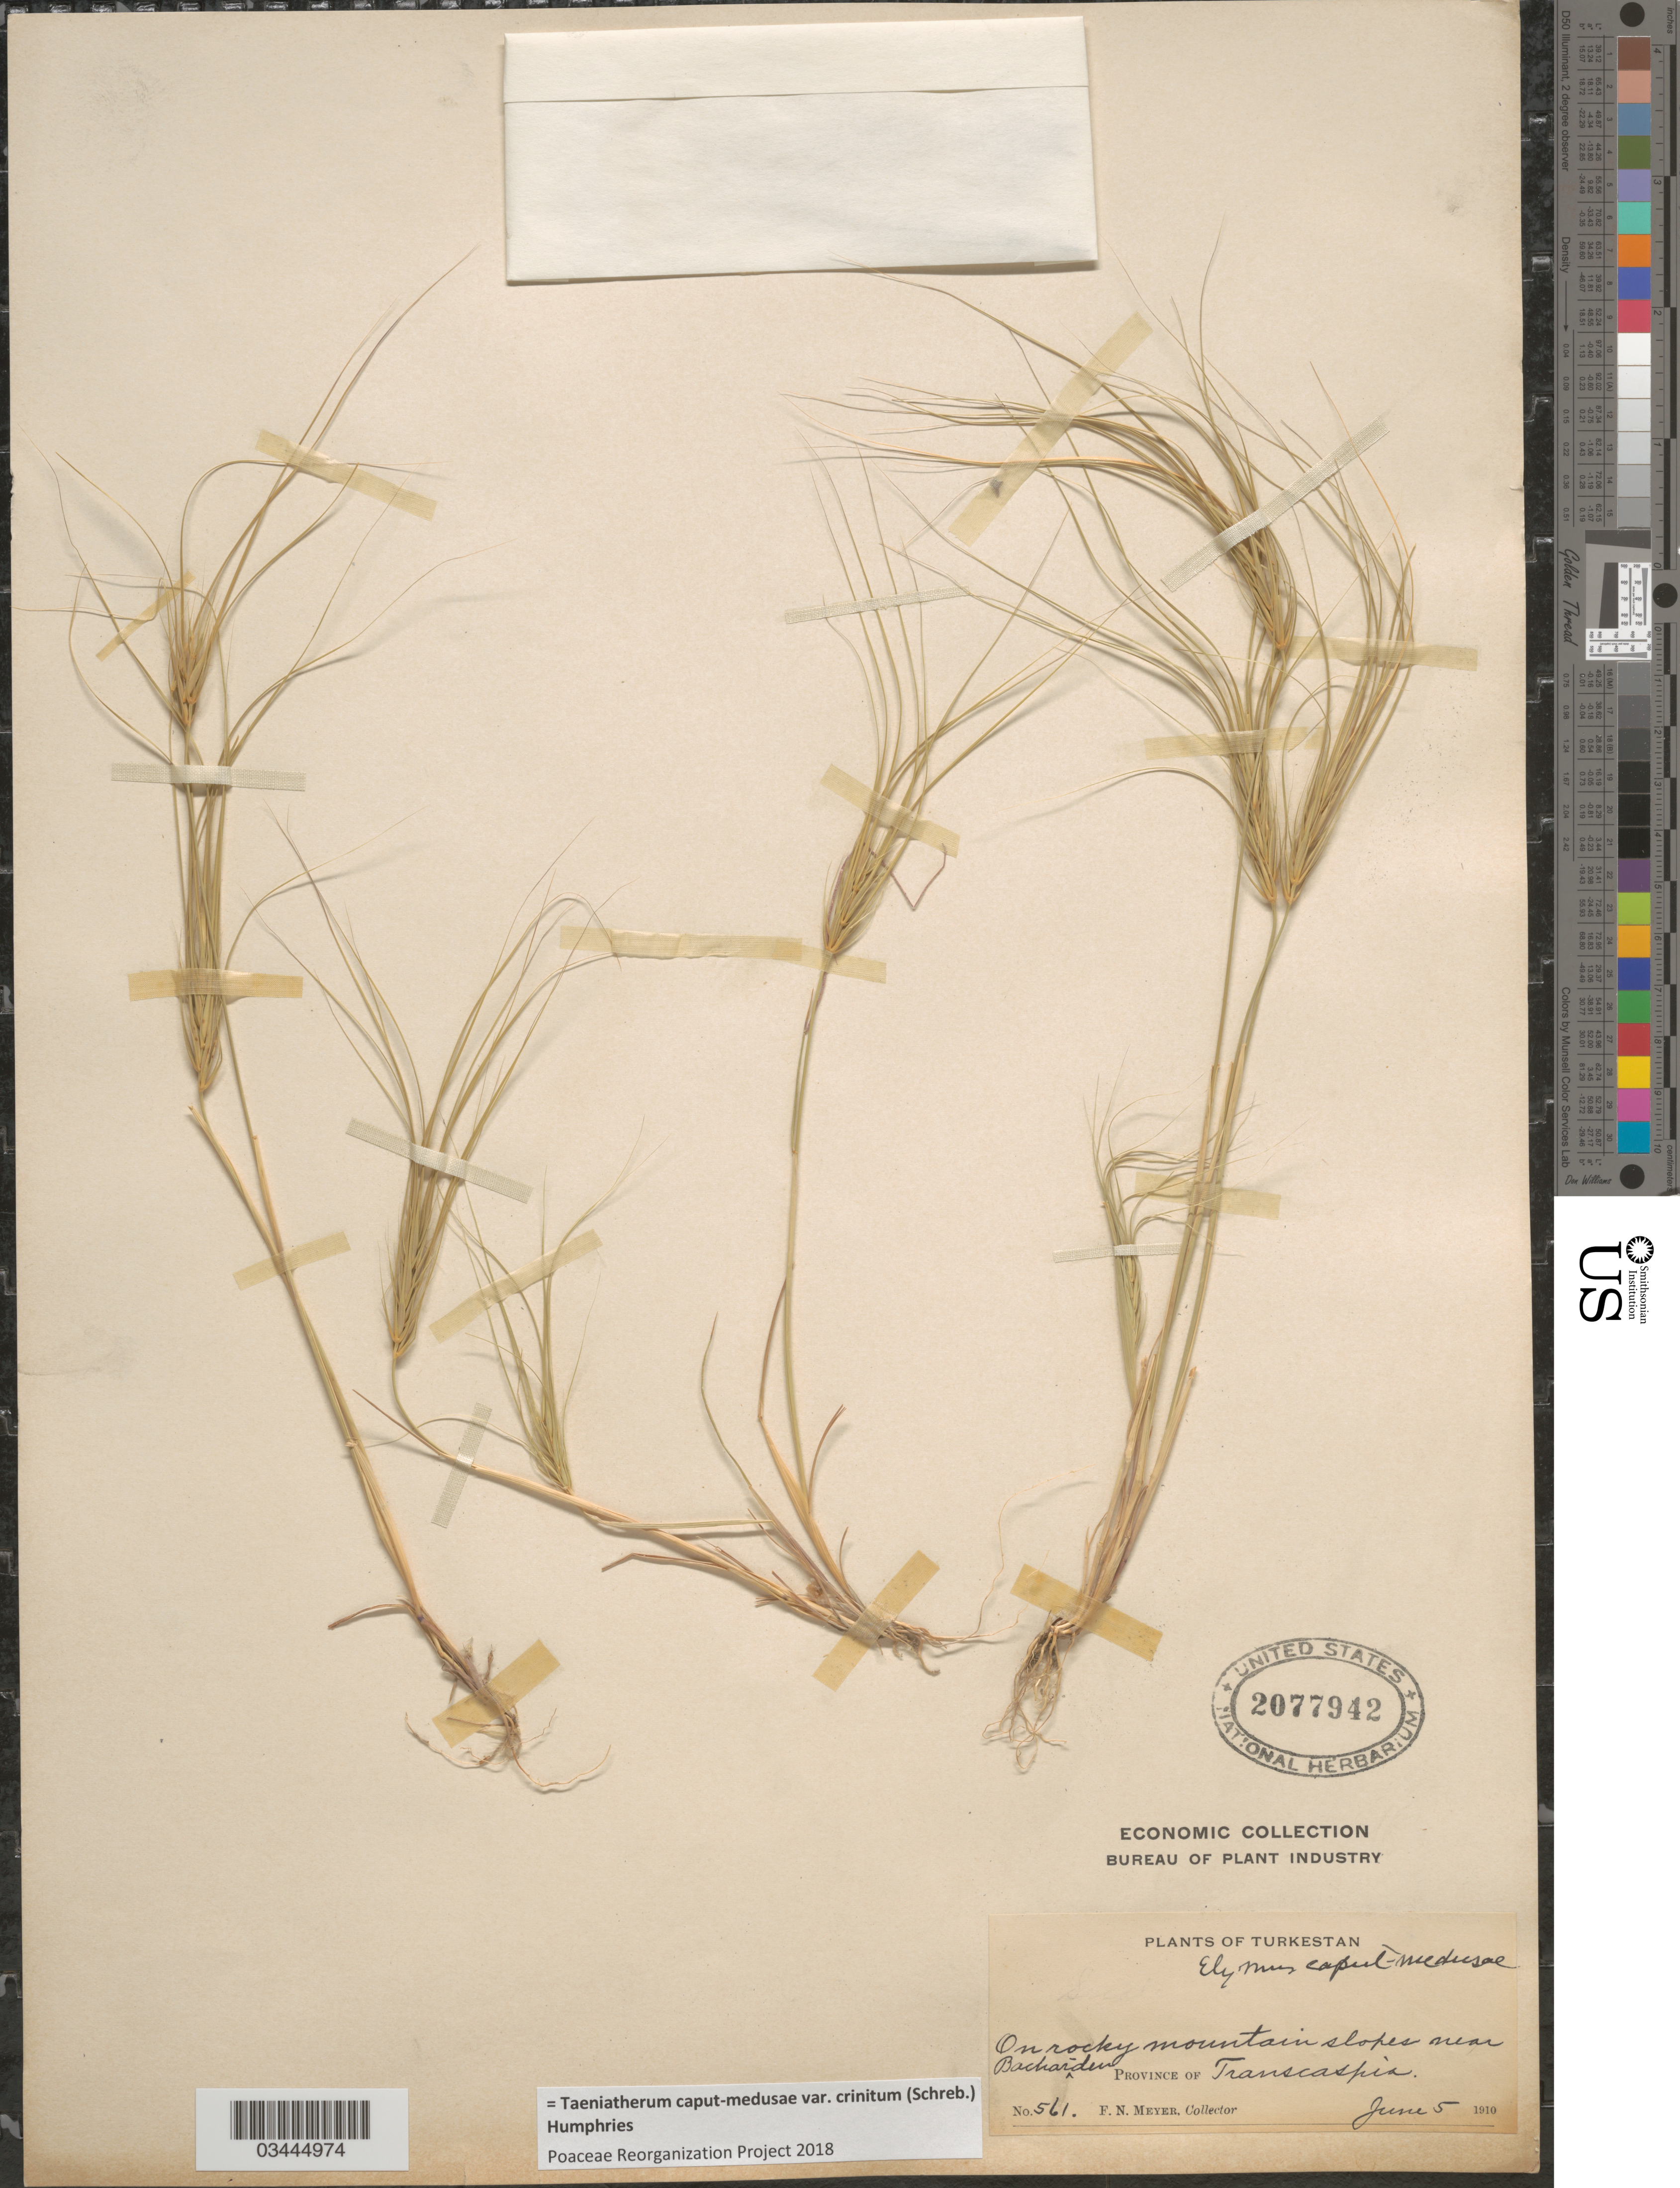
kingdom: Plantae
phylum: Tracheophyta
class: Liliopsida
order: Poales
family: Poaceae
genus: Taeniatherum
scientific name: Taeniatherum caput-medusae var. crinitum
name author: (Schreb.) Humphries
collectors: F. N. Meyer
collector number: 561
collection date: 1910-06-05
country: Turkmenistan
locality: Turkestan. On rocky mountain slopes near Bacharden. Province of Transcaspia.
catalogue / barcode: US 2077942